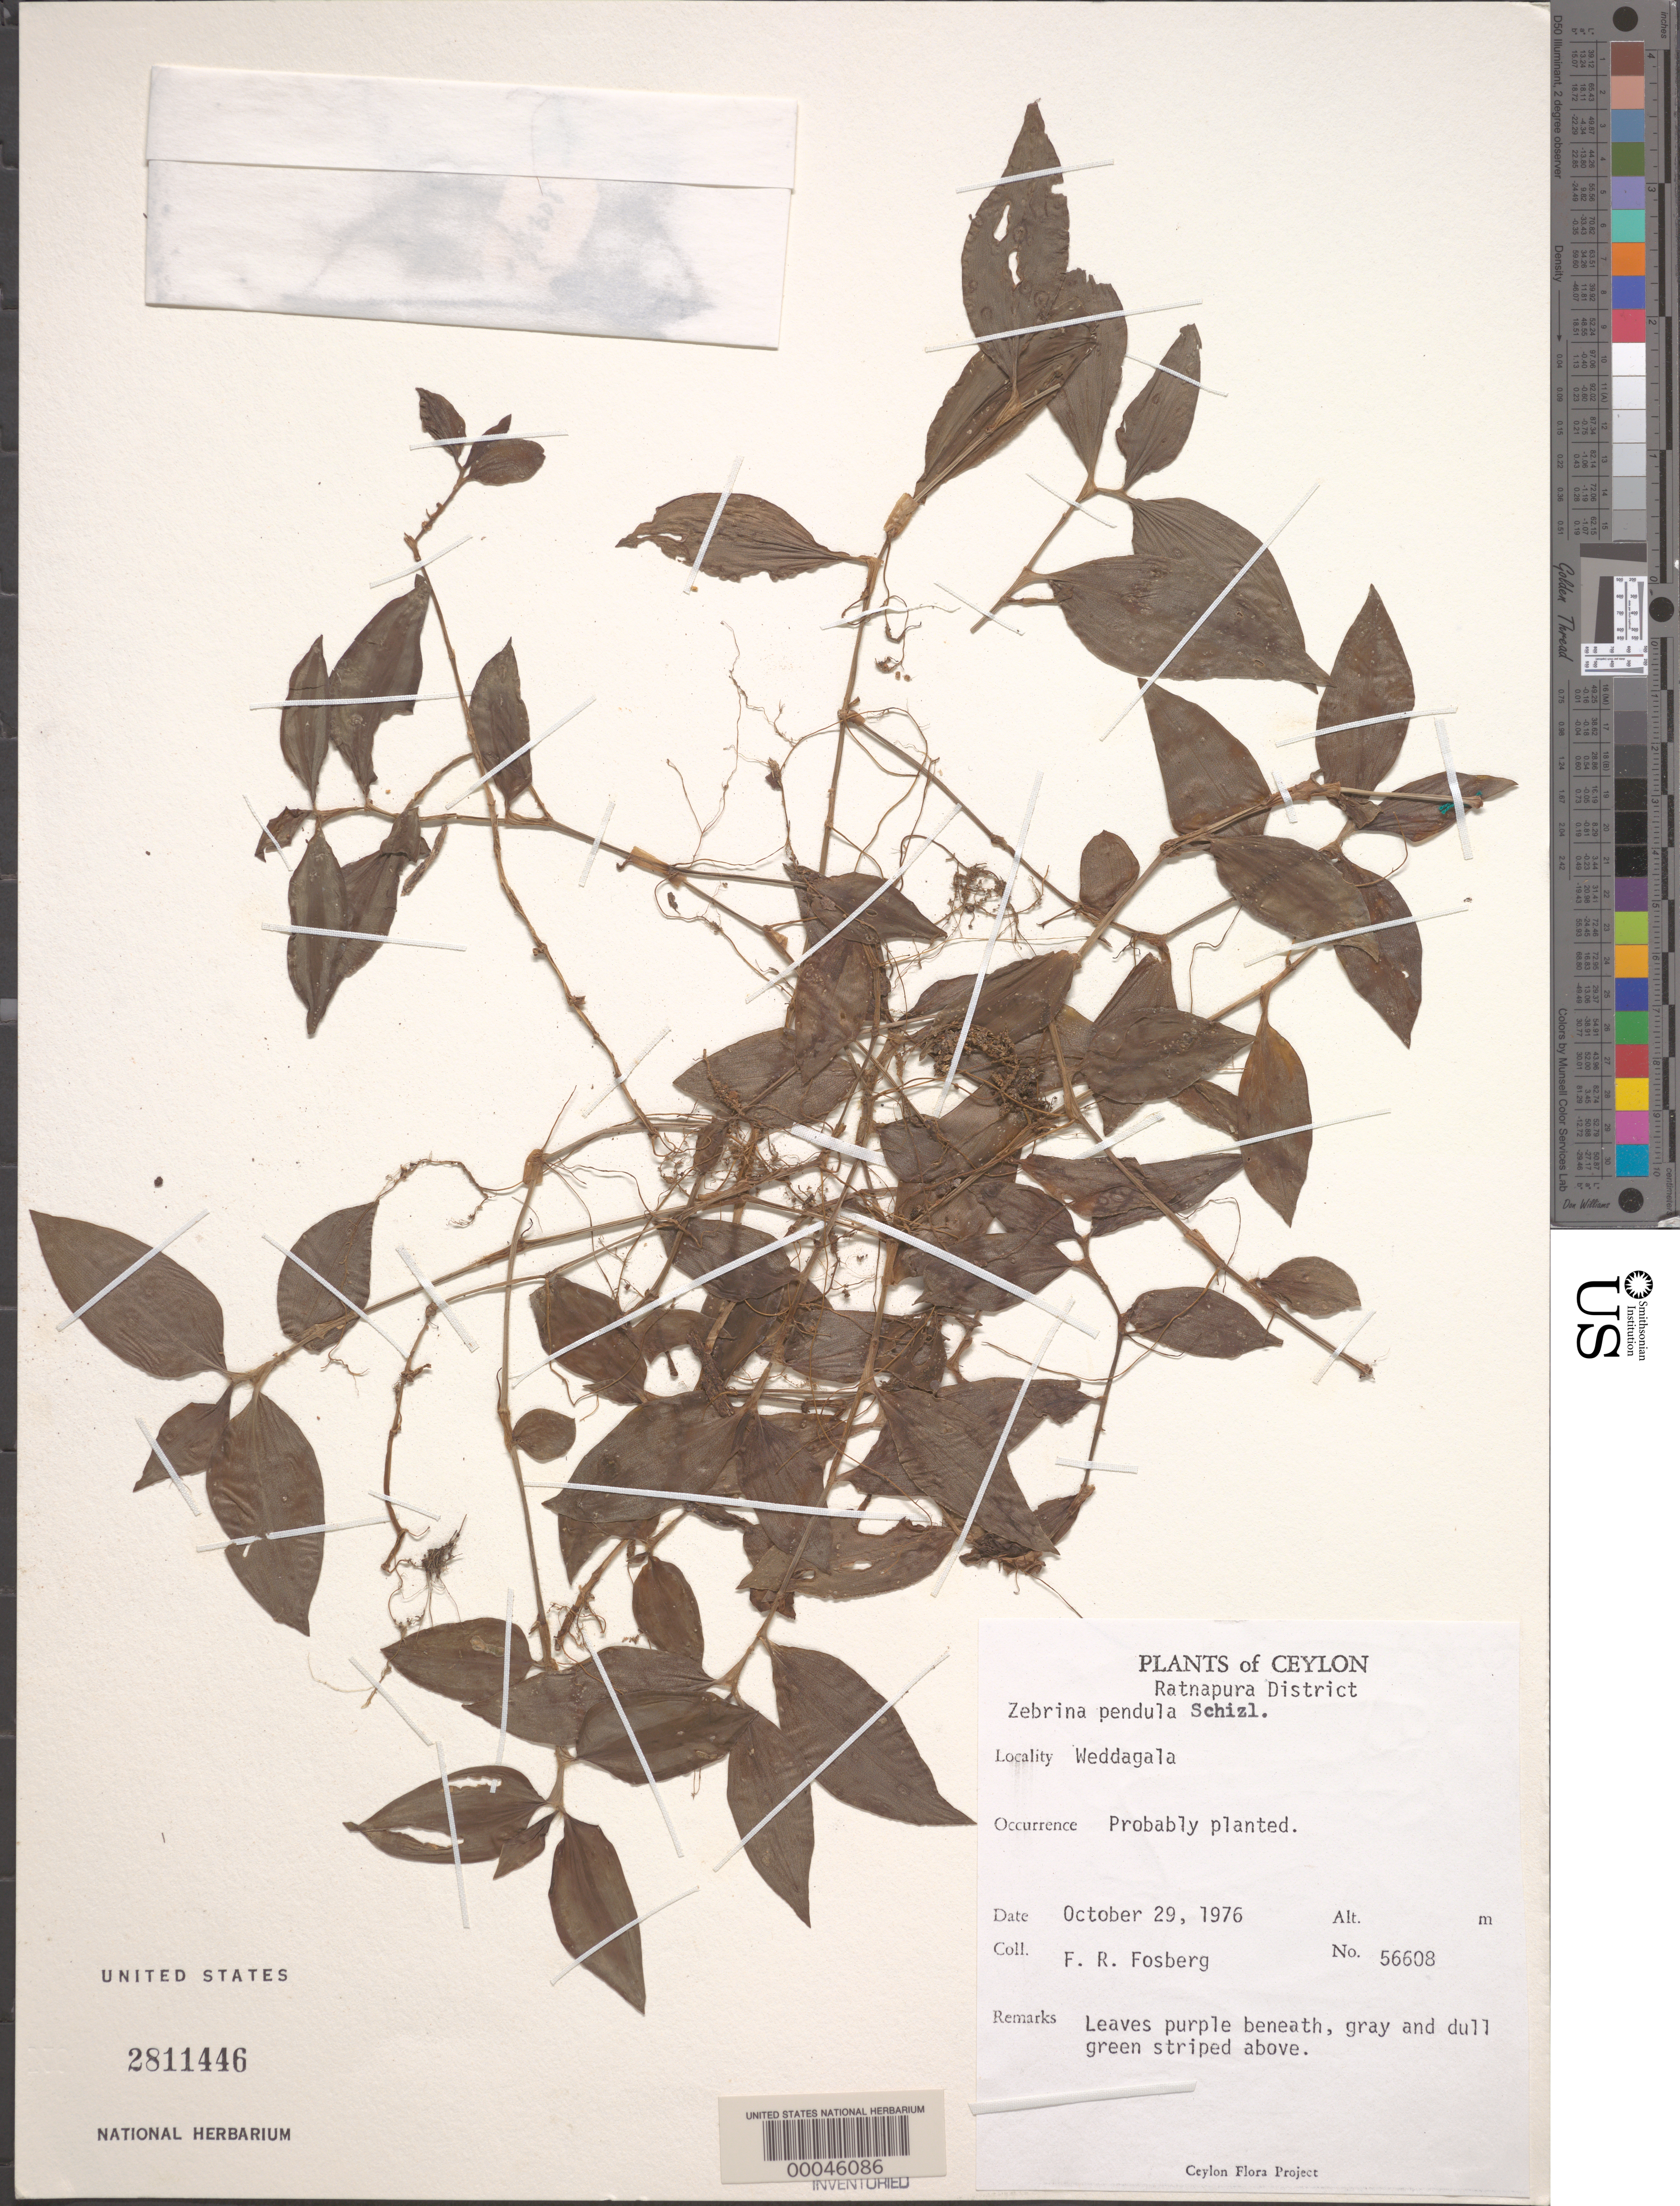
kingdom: Plantae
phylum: Tracheophyta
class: Liliopsida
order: Commelinales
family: Commelinaceae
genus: Tradescantia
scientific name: Tradescantia zebrina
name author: Bosse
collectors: F. R. Fosberg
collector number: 56608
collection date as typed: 29 Oct 1976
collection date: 1976-10-29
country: Sri Lanka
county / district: Ratnapura Dist.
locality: Weddagala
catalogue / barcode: US 2811446